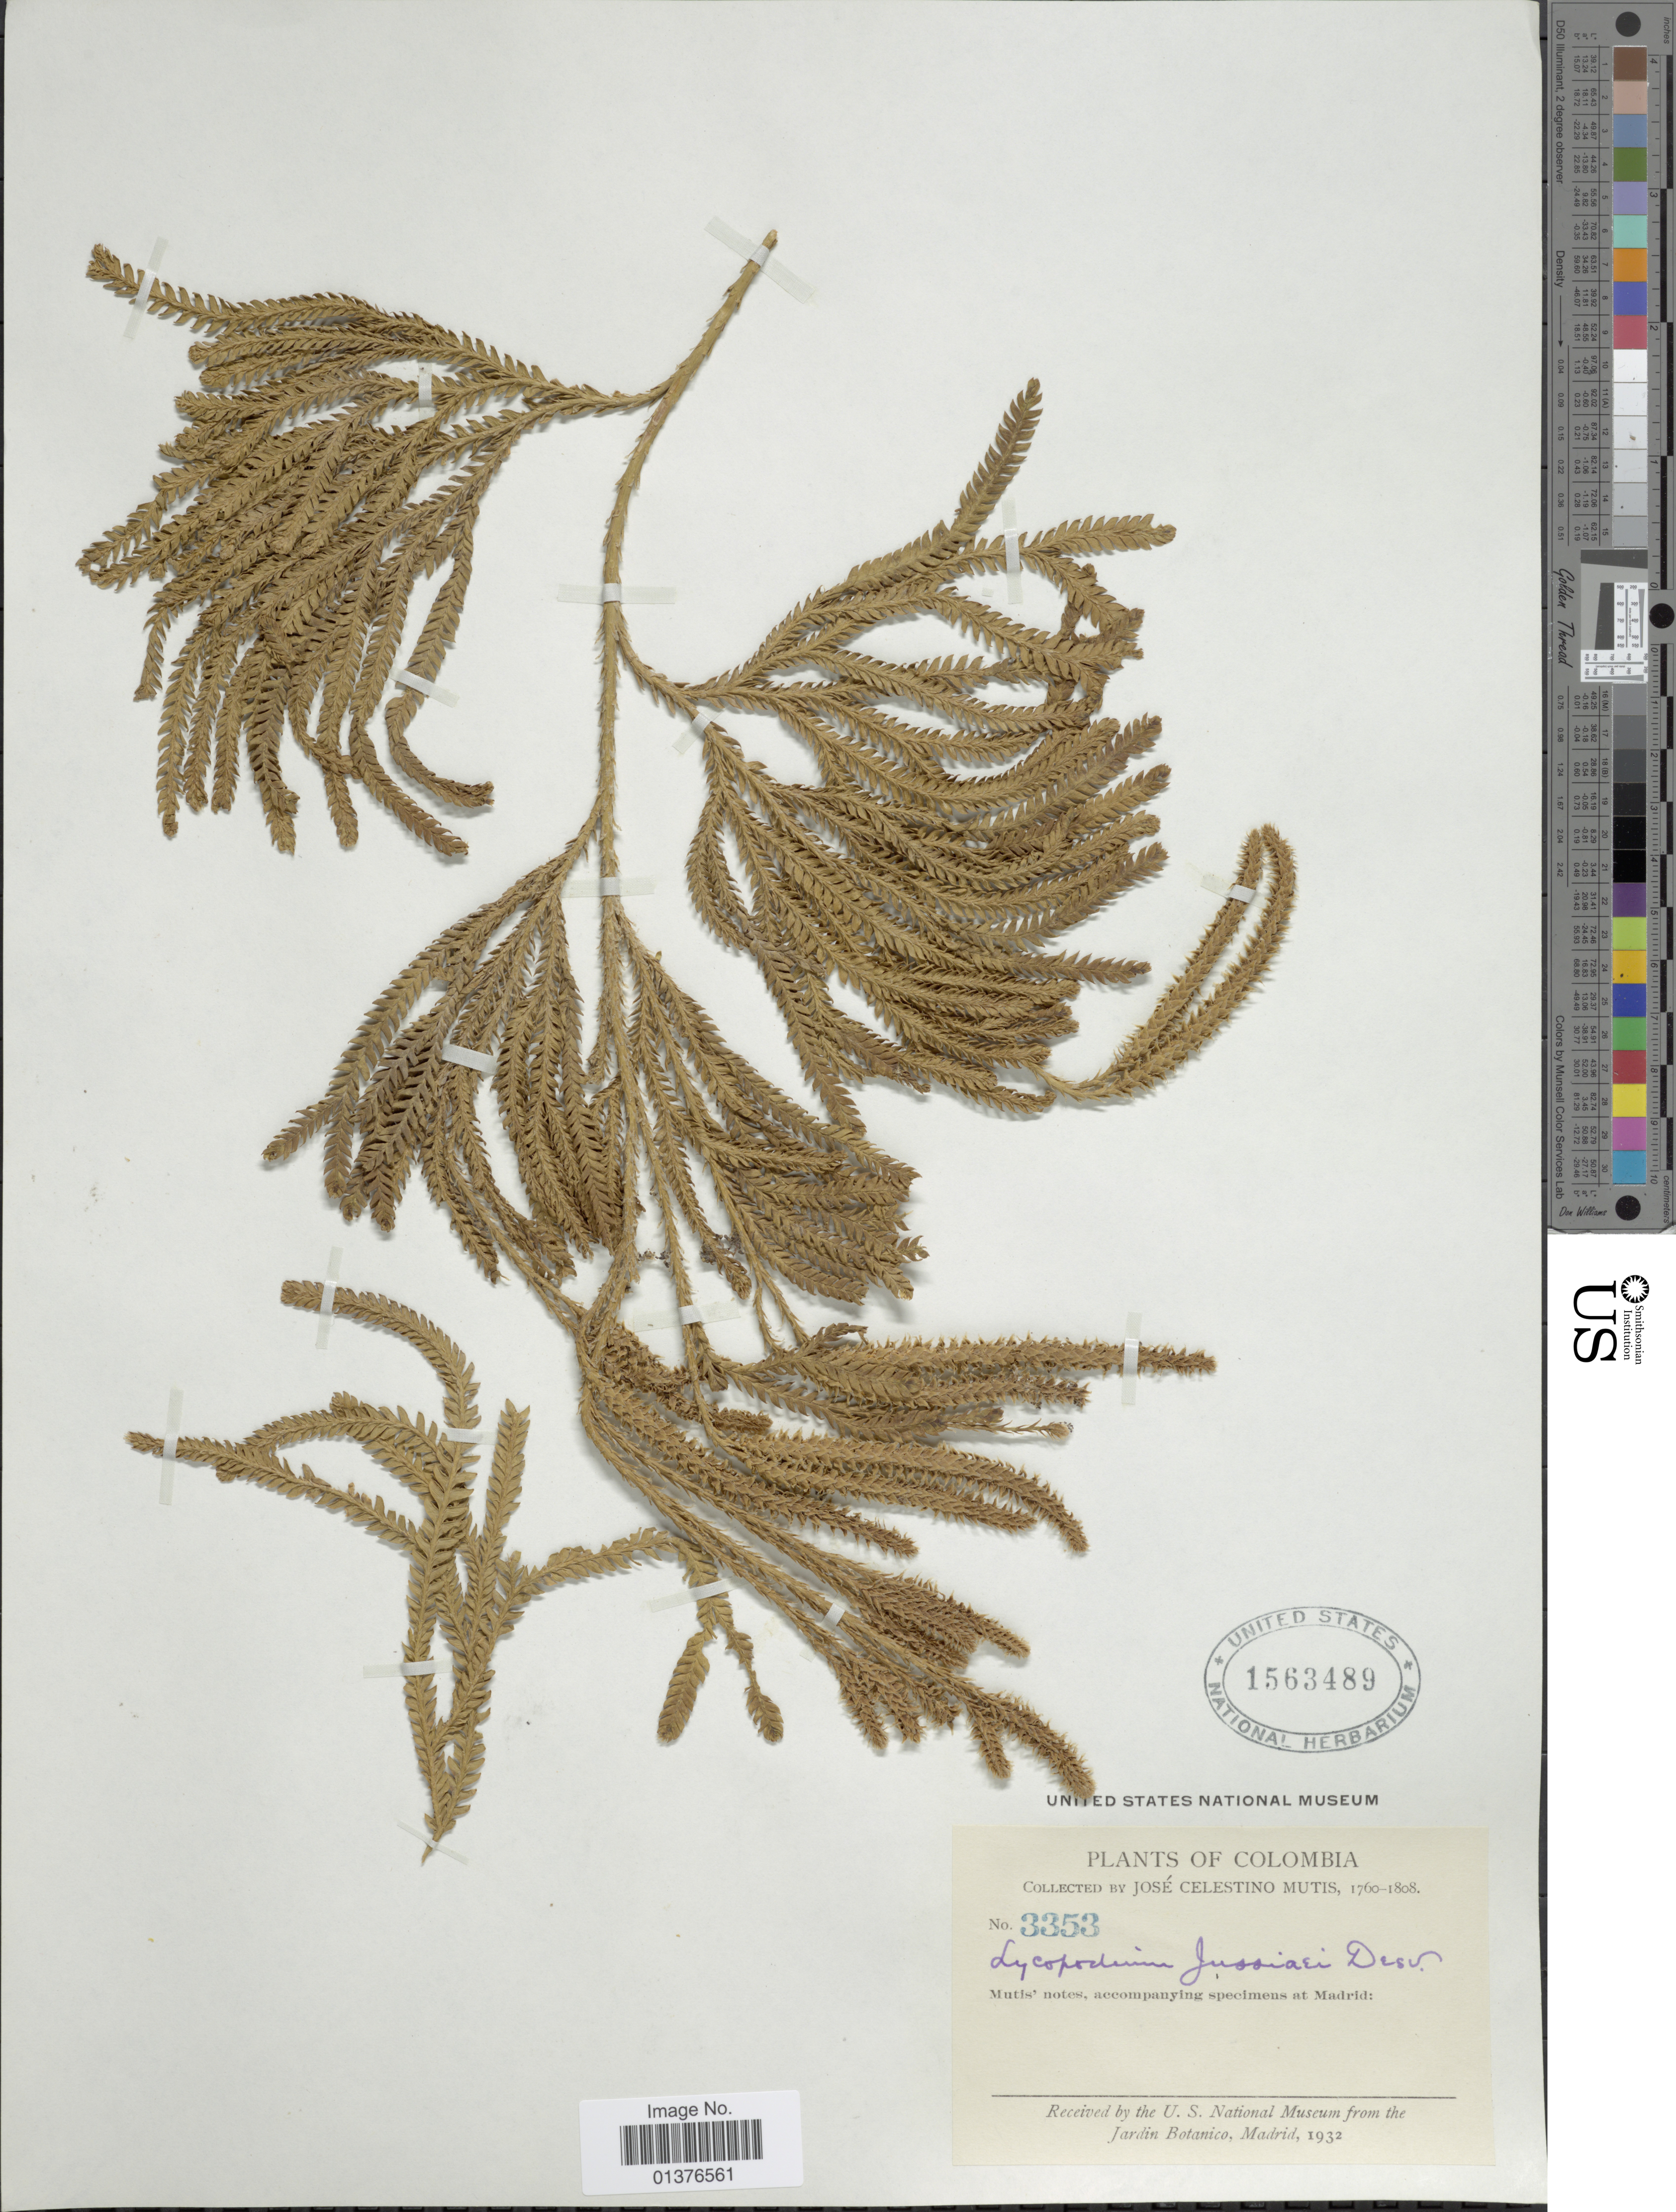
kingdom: Plantae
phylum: Tracheophyta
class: Lycopodiopsida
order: Lycopodiales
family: Lycopodiaceae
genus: Diphasium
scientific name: Diphasium jussiaei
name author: (Desv.) C. Presl ex Rothm.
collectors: J. C. B. Mutis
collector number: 3353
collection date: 1760/1808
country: Colombia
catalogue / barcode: US 1563489